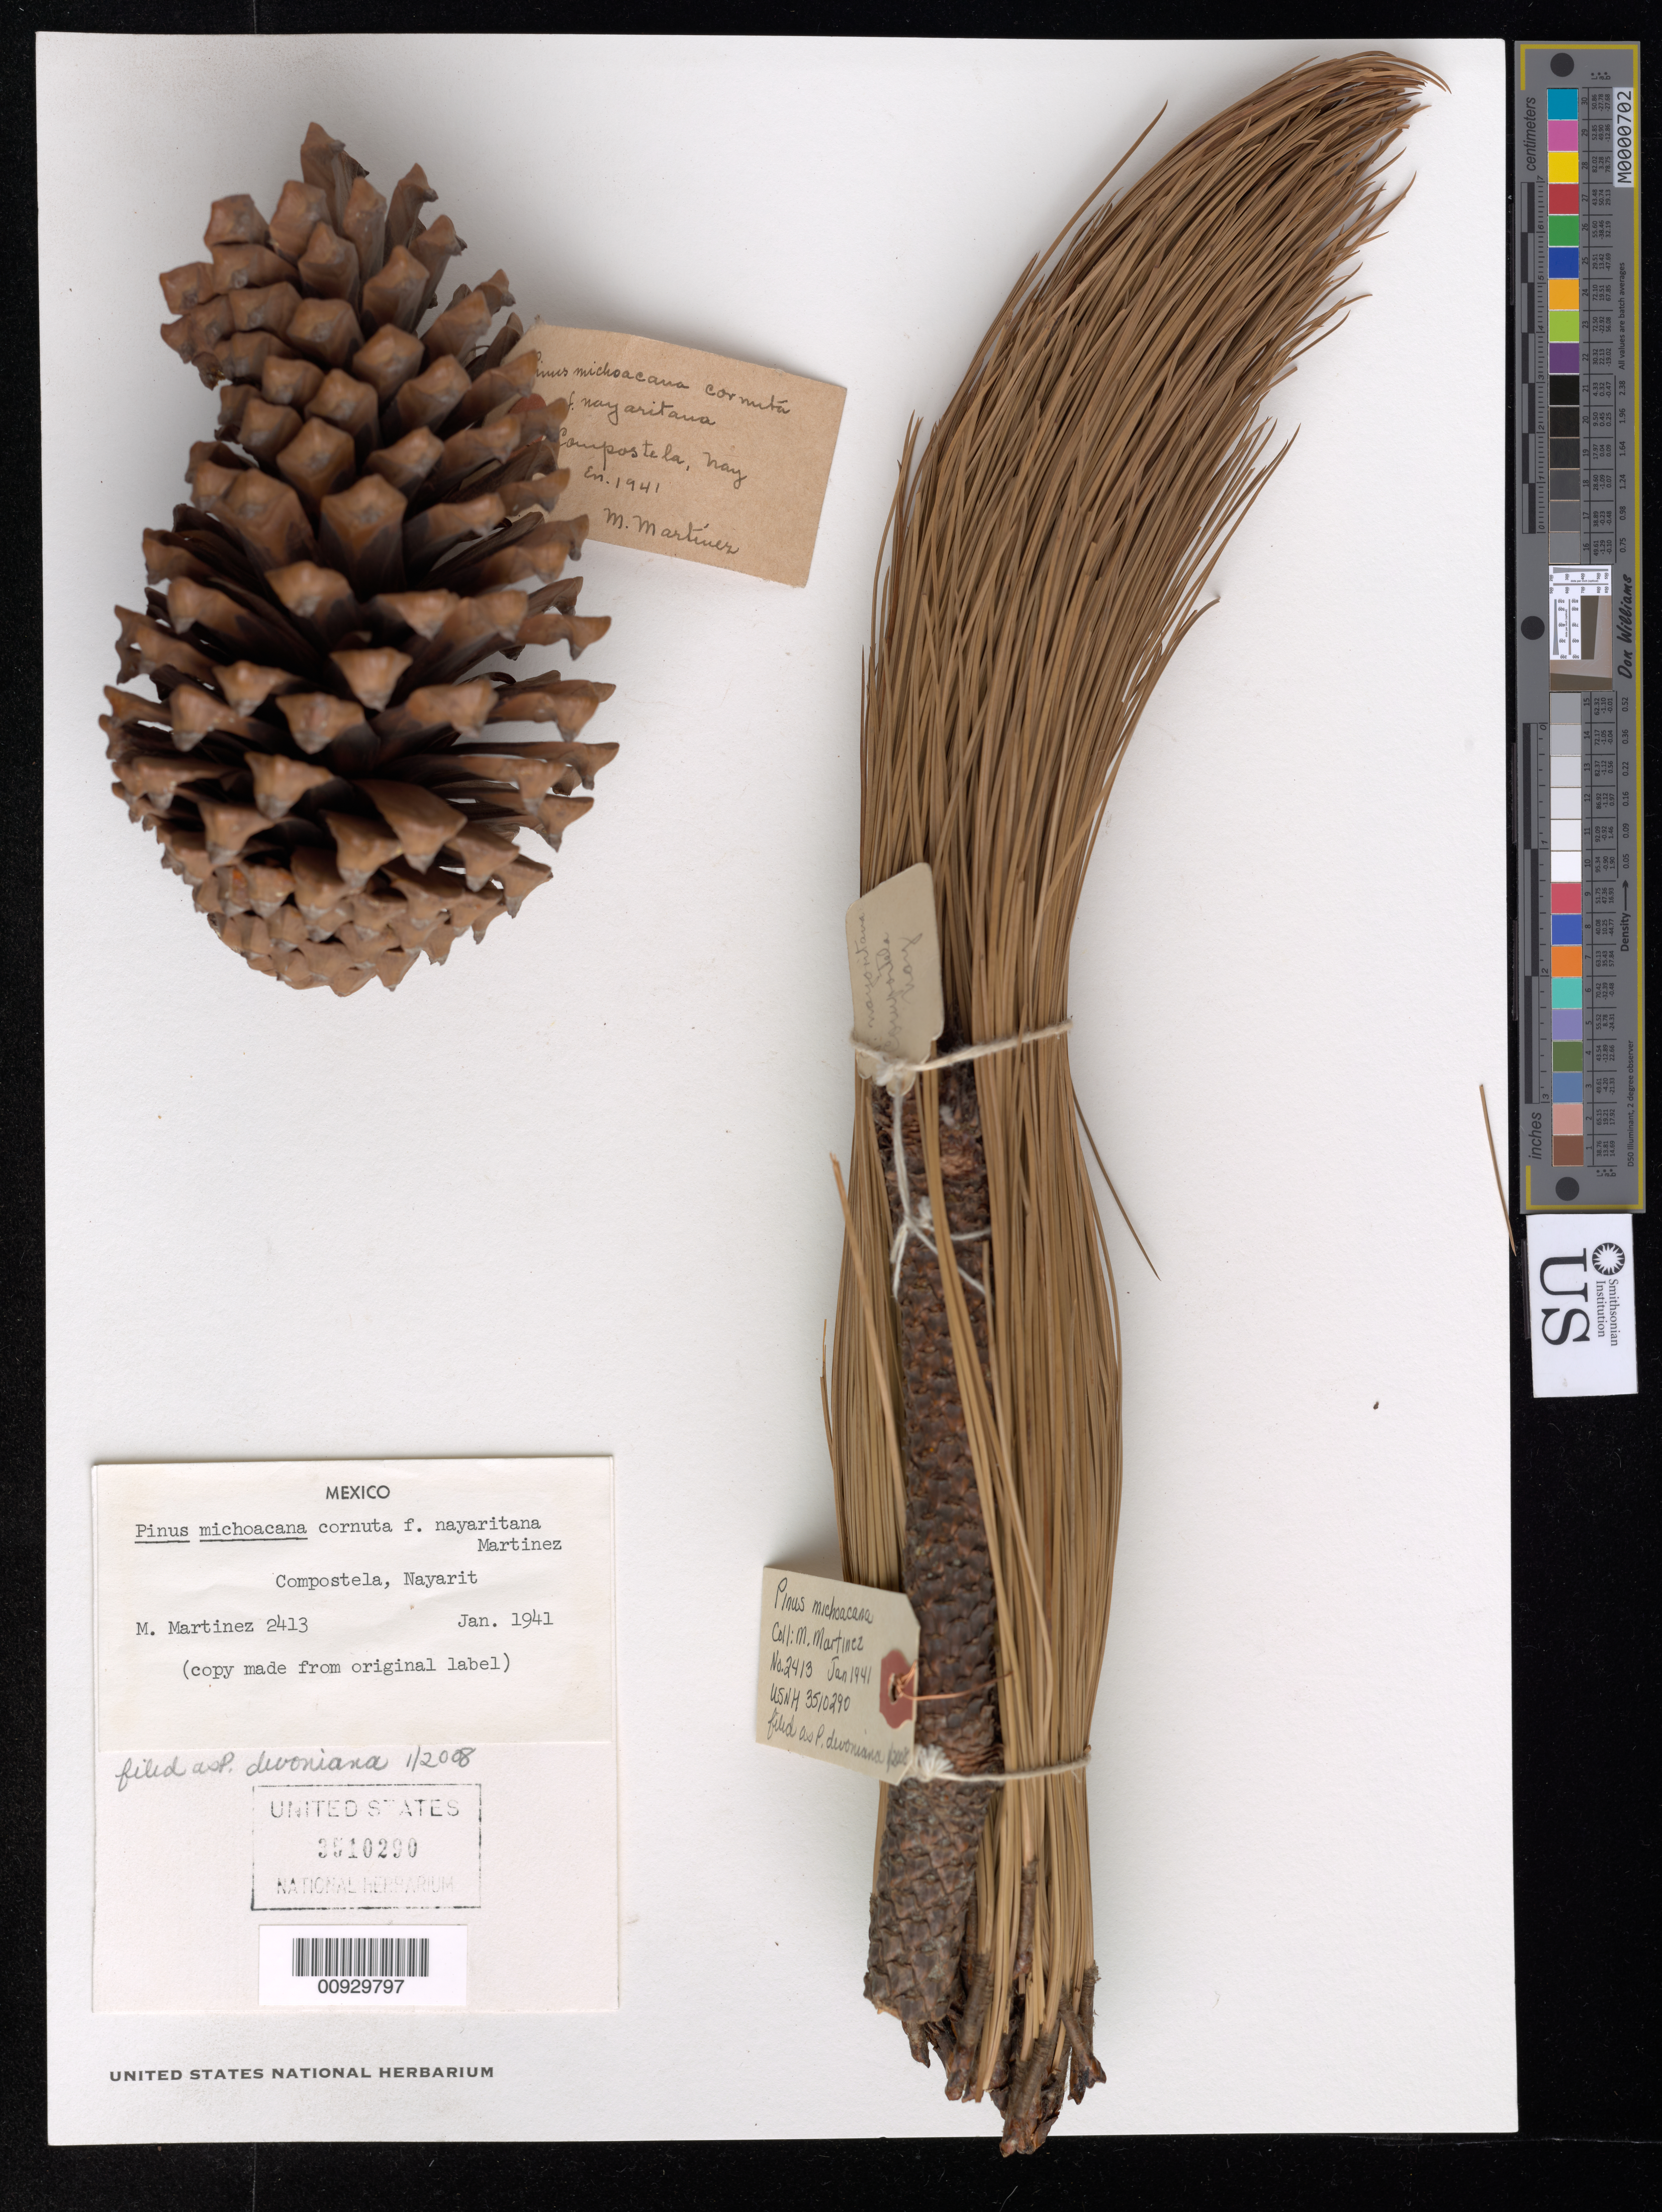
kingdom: Plantae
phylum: Tracheophyta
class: Pinopsida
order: Pinales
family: Pinaceae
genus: Pinus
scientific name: Pinus devoniana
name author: Lindl.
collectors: M. Martinez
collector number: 2413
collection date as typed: Jan 1941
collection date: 1941-01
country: Mexico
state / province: Nayarit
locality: Compostela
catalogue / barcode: US 3510290